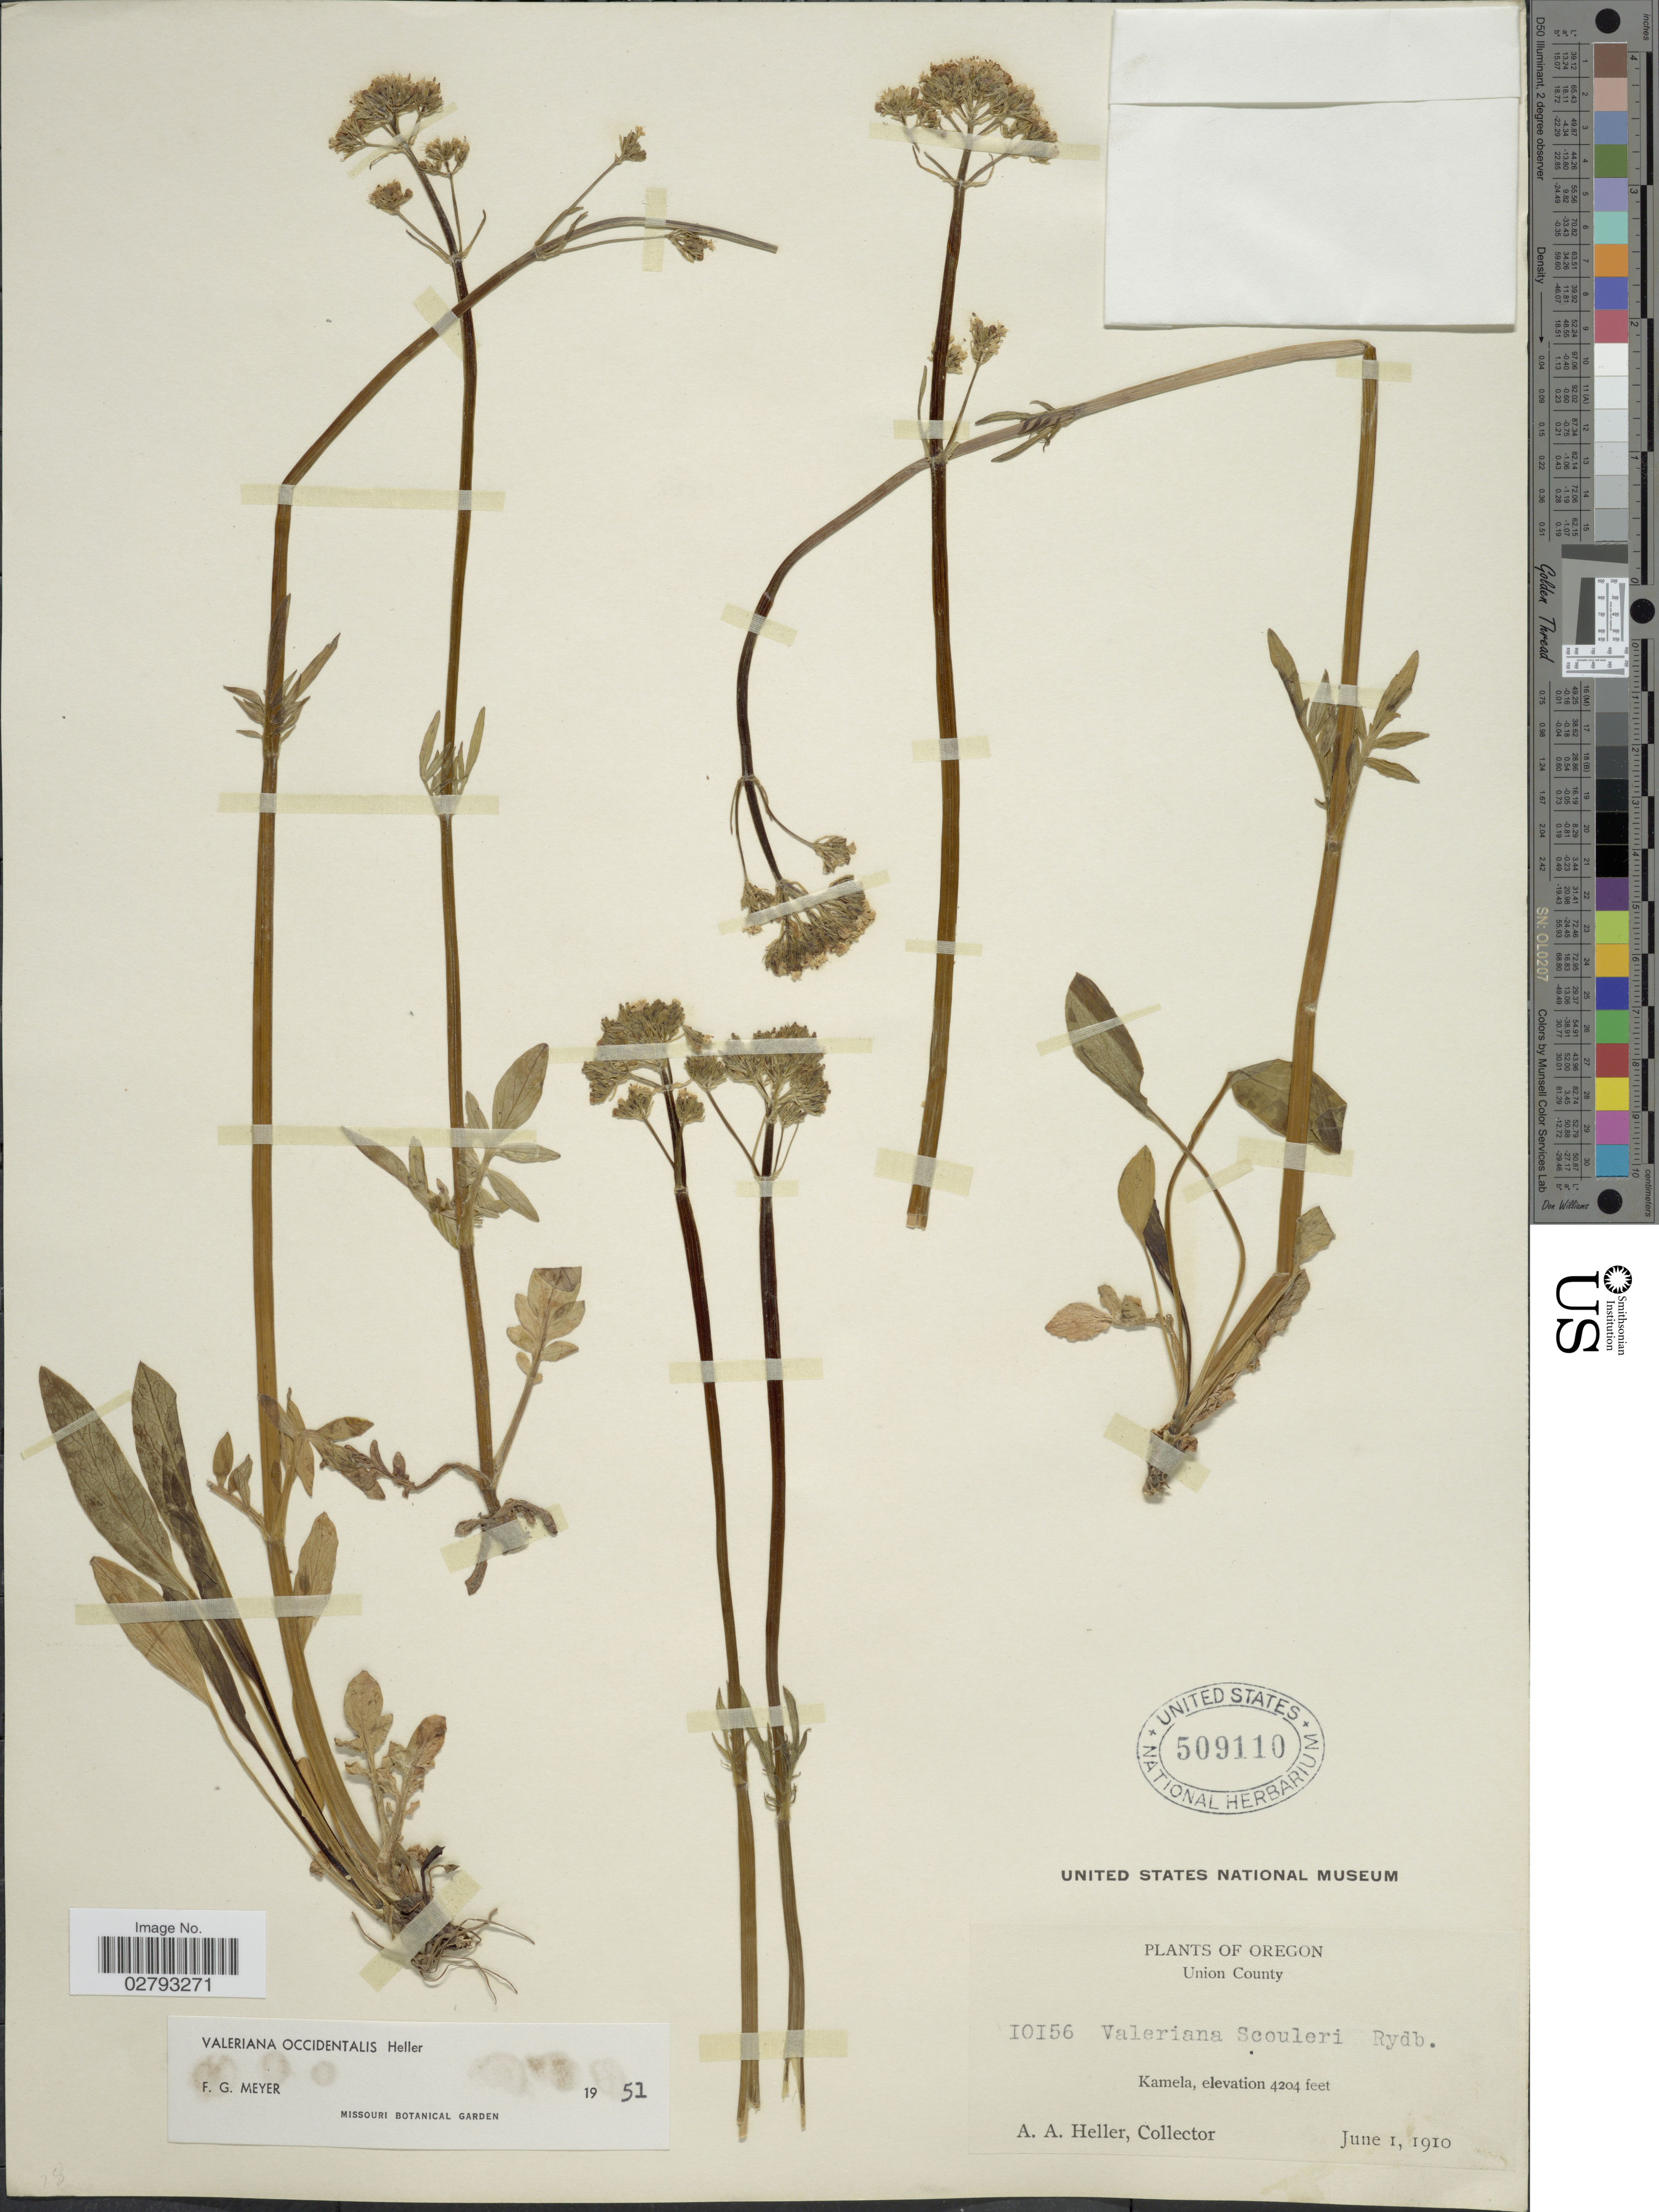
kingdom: Plantae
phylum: Tracheophyta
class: Magnoliopsida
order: Dipsacales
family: Caprifoliaceae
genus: Valeriana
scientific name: Valeriana occidentalis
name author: A. Heller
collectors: A. A. Heller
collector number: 10156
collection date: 1910-06-01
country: United States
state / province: Oregon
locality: Union County, Kamela.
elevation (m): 1281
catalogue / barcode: US 509110